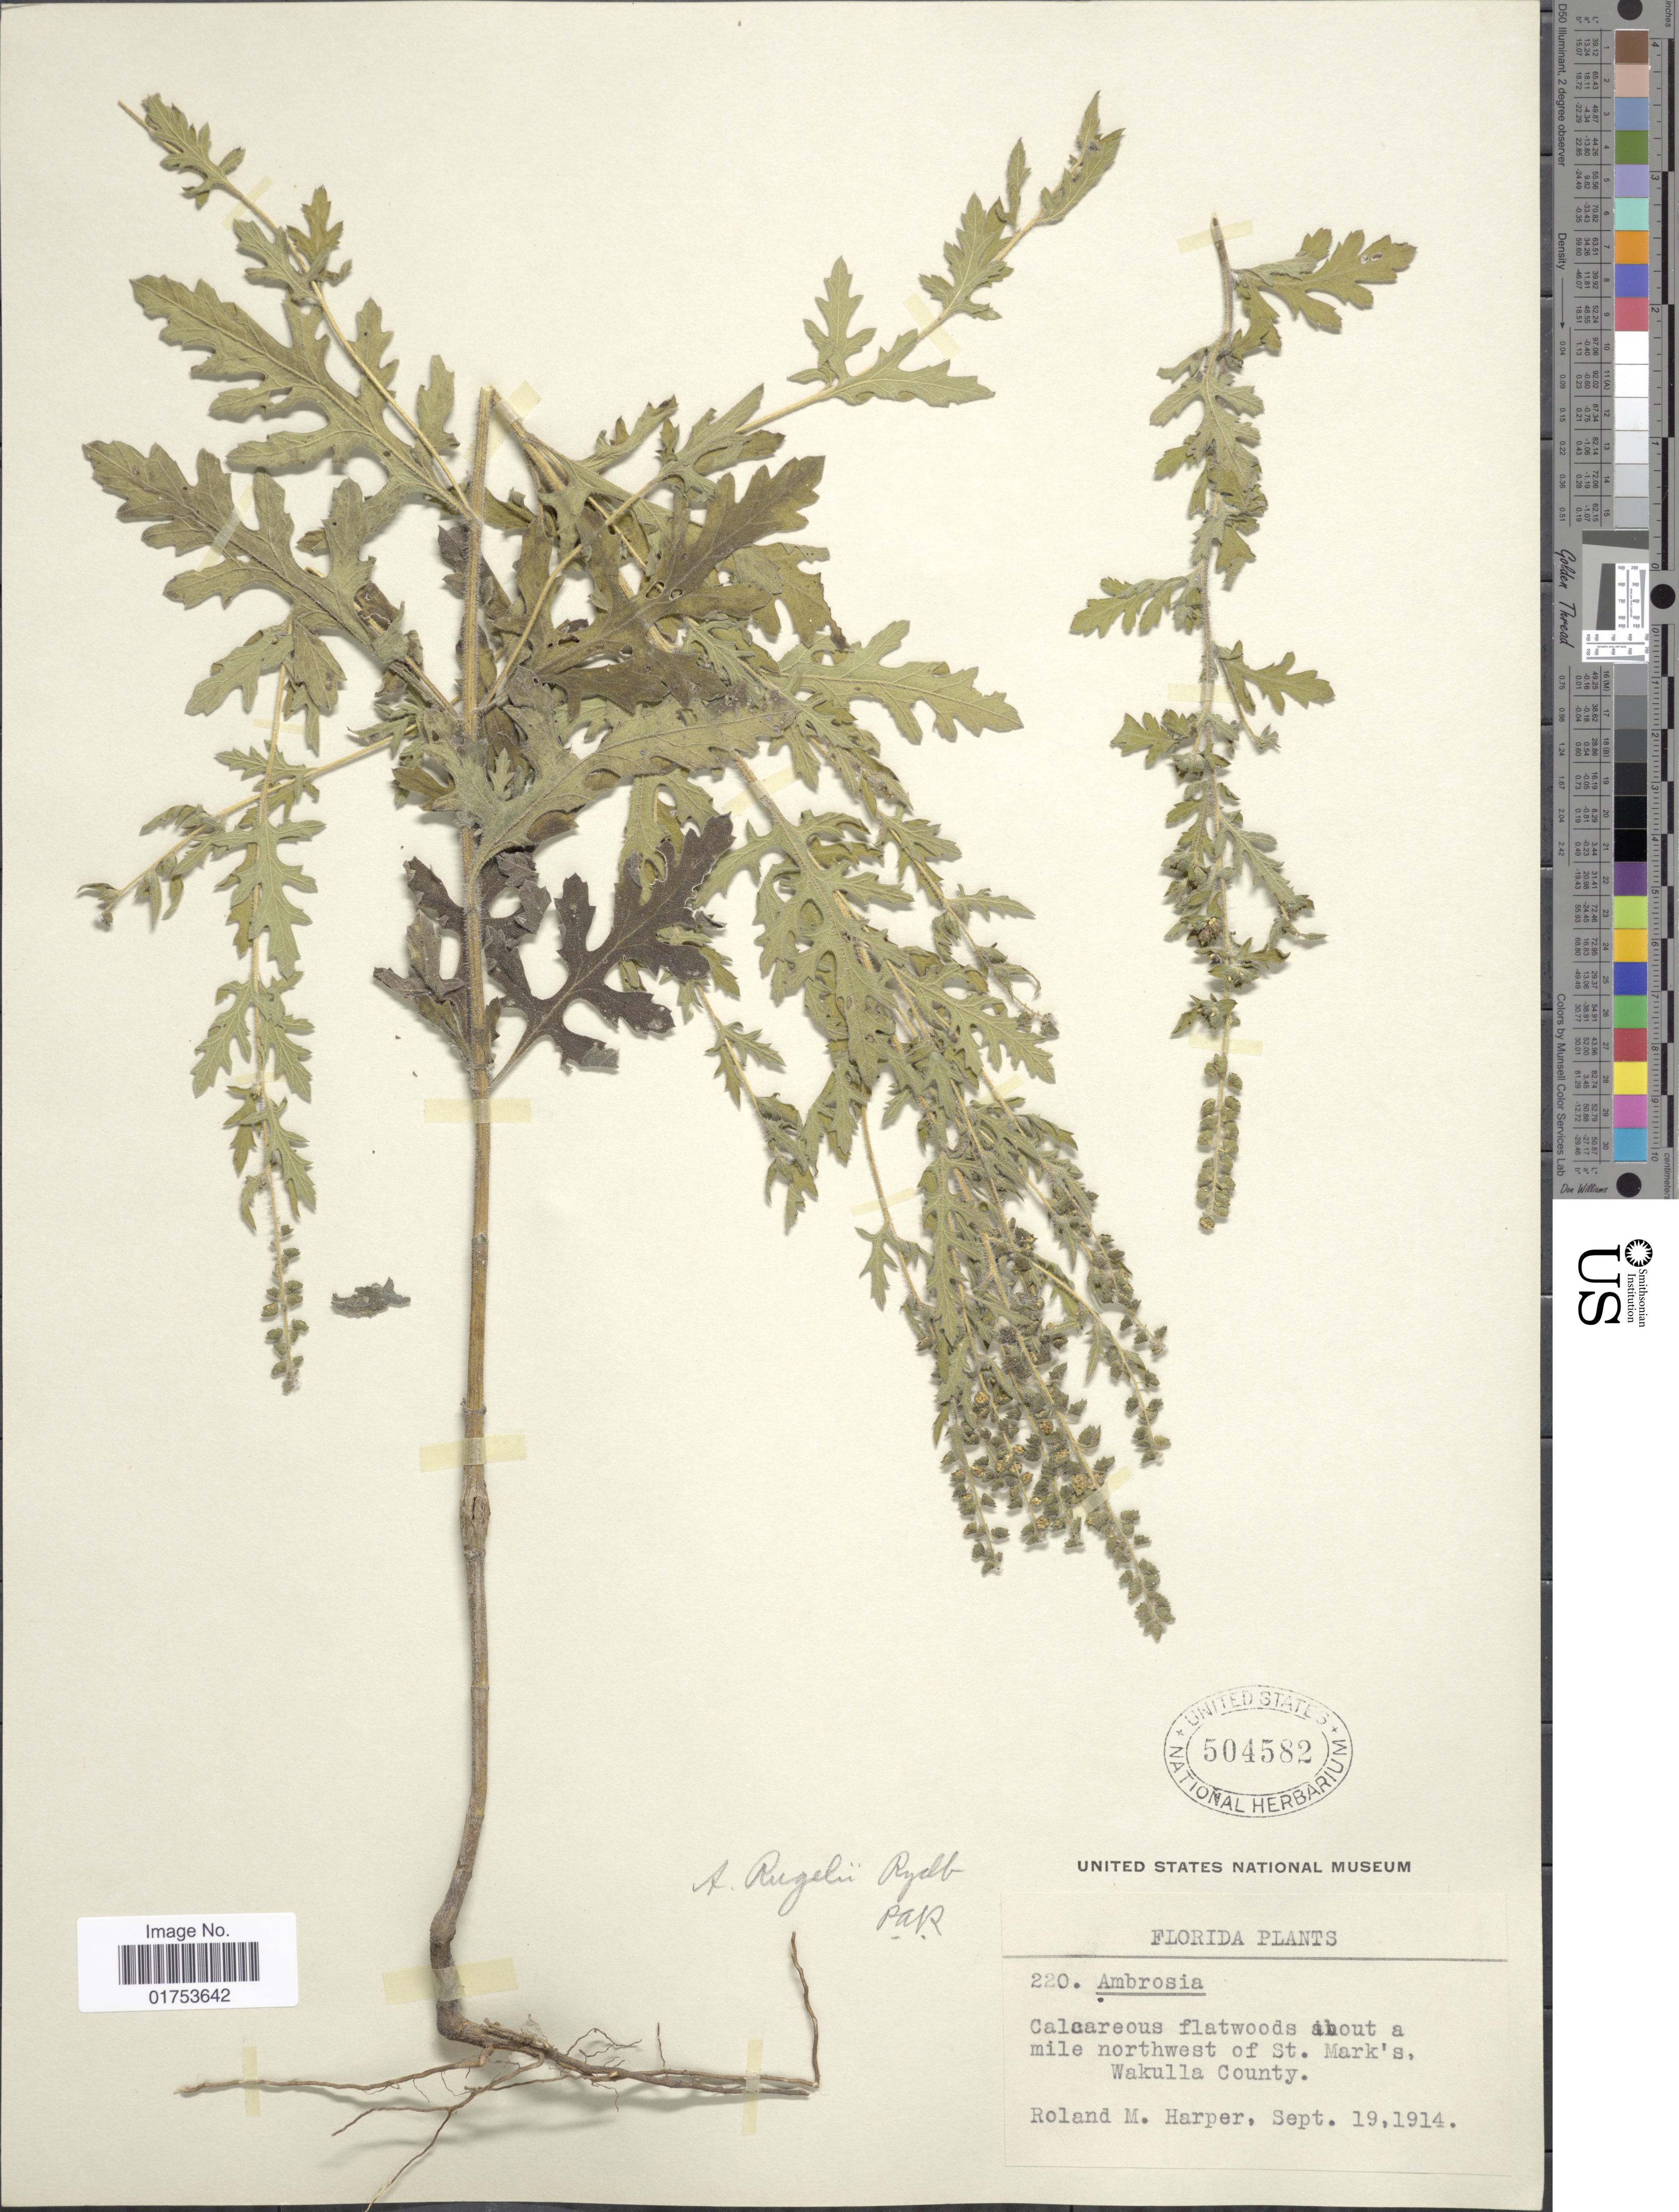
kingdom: Plantae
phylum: Tracheophyta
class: Magnoliopsida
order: Asterales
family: Asteraceae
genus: Ambrosia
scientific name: Ambrosia rugelii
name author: Rydb.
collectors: R. M. Harper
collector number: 220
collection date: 1914-09-19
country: United States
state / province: Florida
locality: About a mile northwest of St. Mark's, Wakulla County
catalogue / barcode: US 504582